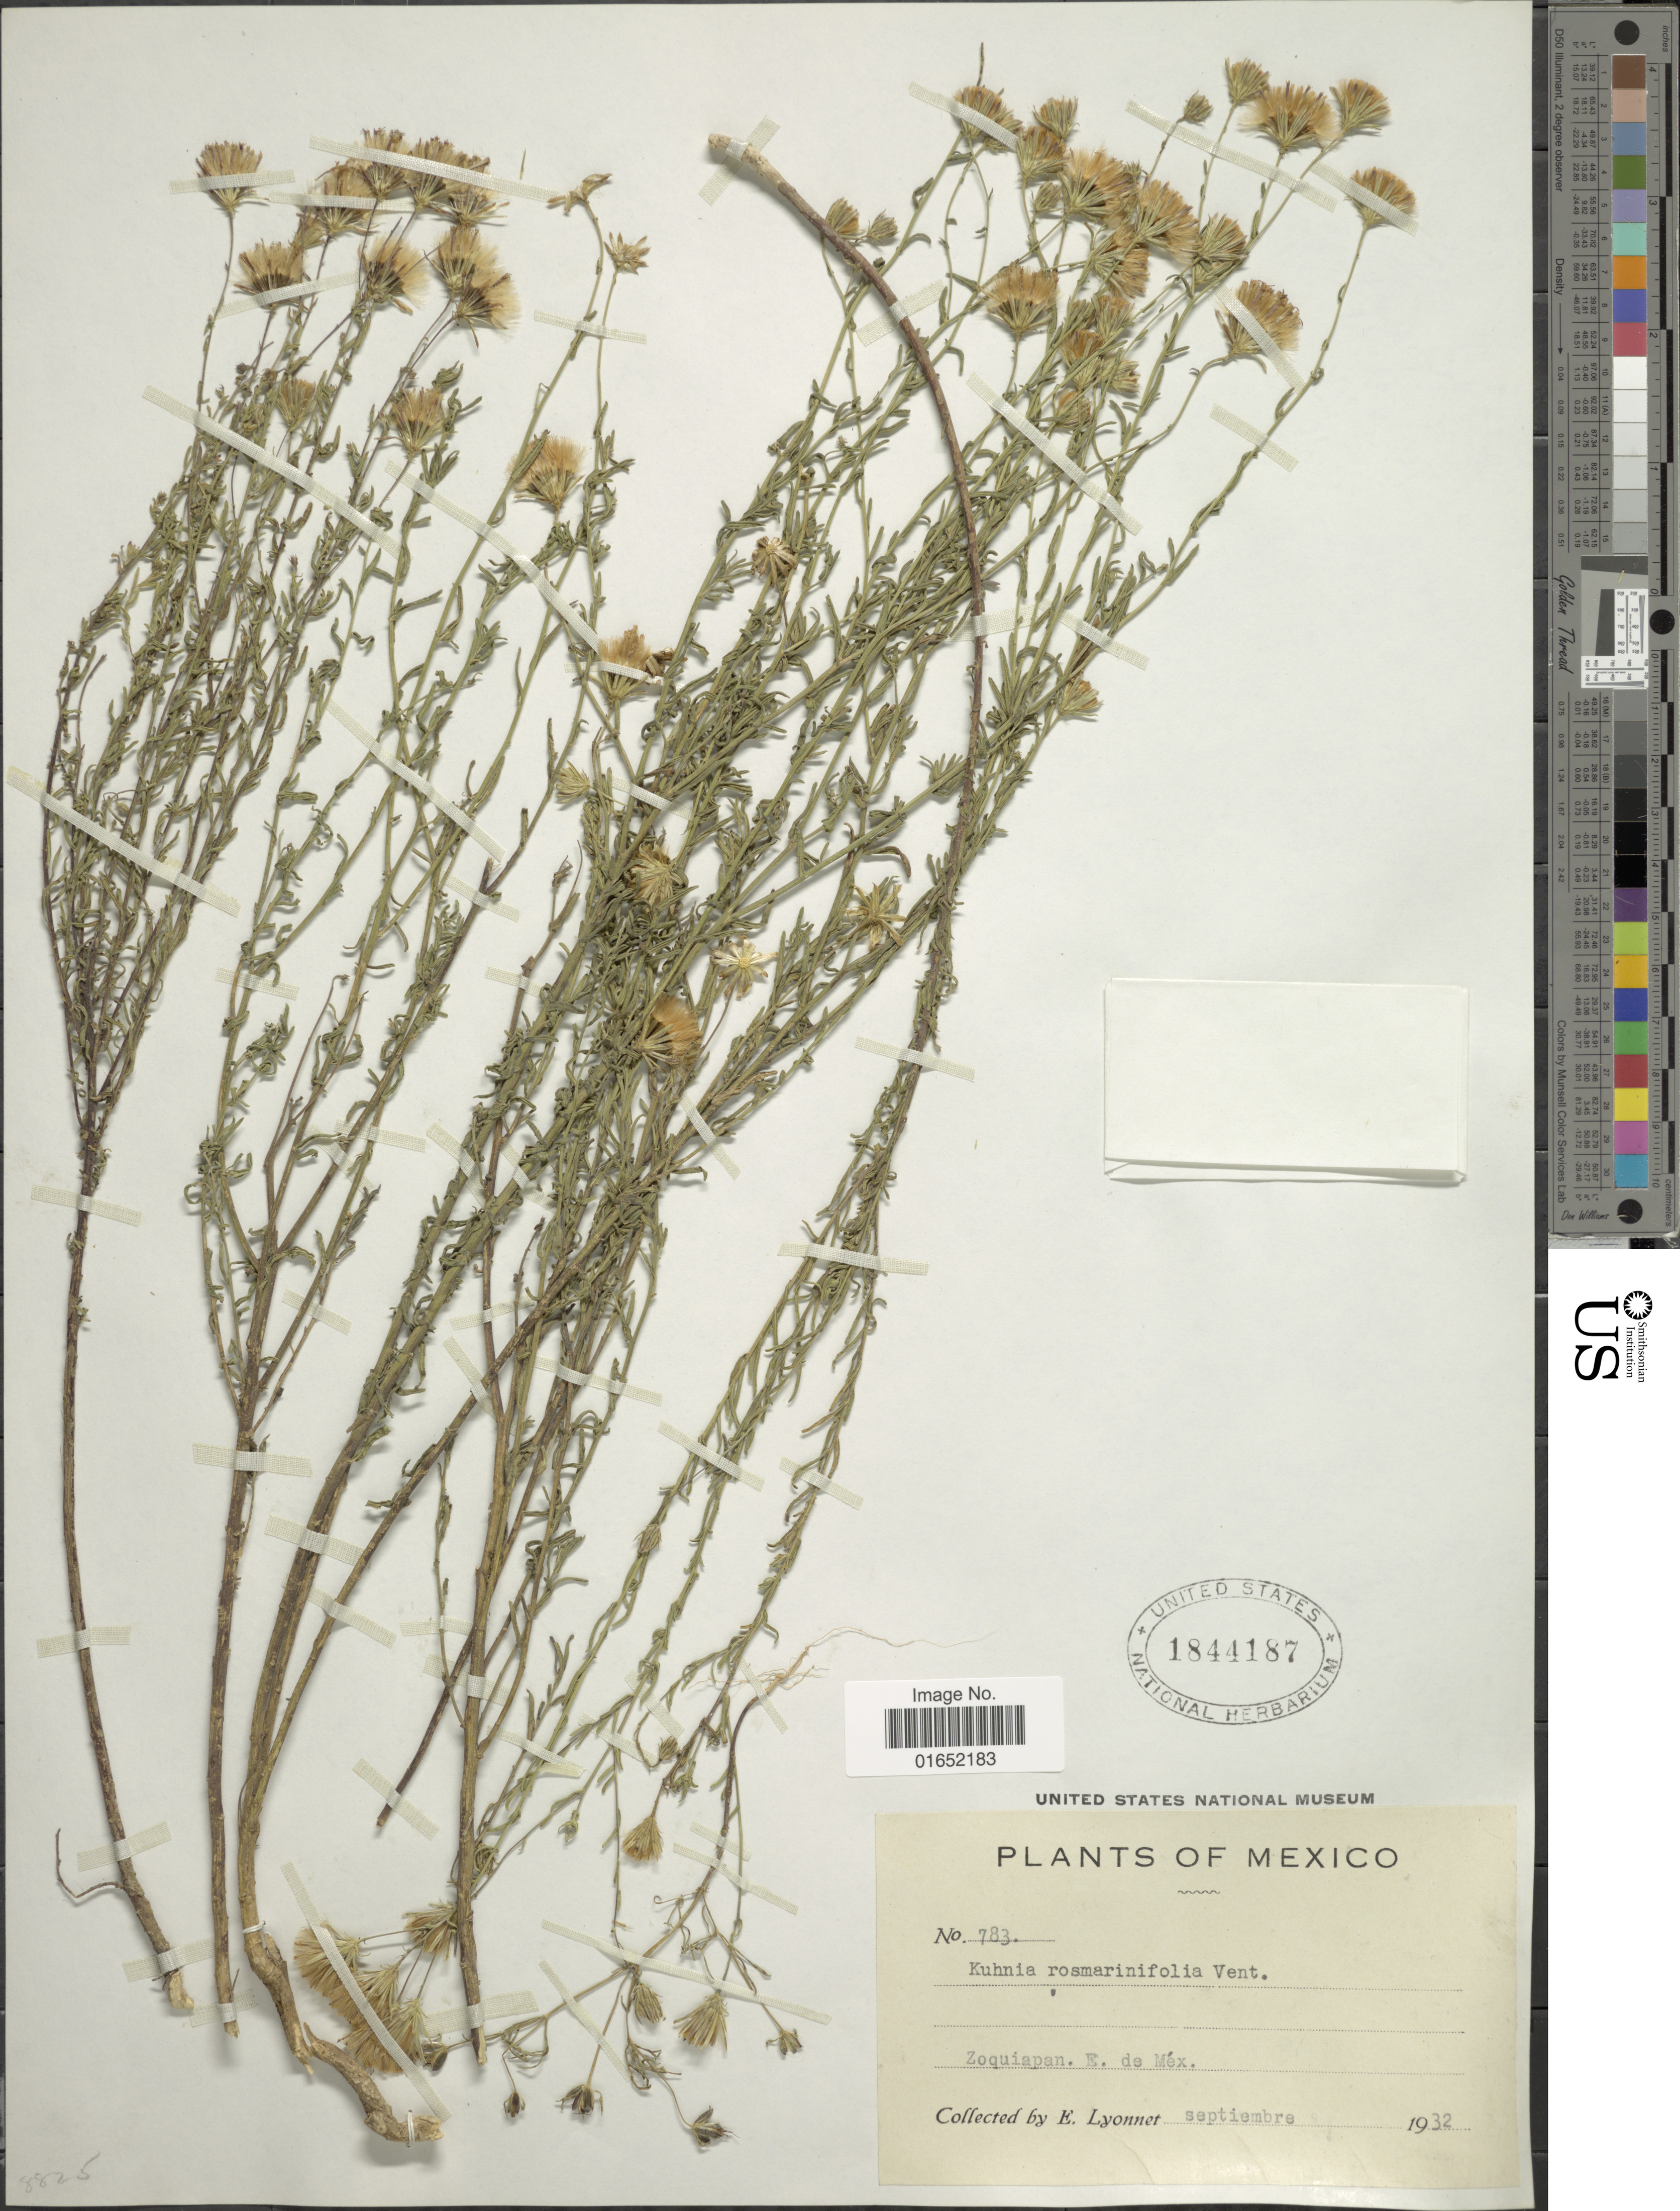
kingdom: Plantae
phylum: Tracheophyta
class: Magnoliopsida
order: Asterales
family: Asteraceae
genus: Brickellia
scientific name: Brickellia rosmarinifolia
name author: (Vent.) W.A. Weber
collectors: E. Lyonnet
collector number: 783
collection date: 1932-09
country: Mexico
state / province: México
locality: Zoquiapan, E de Méx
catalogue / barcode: US 1844187